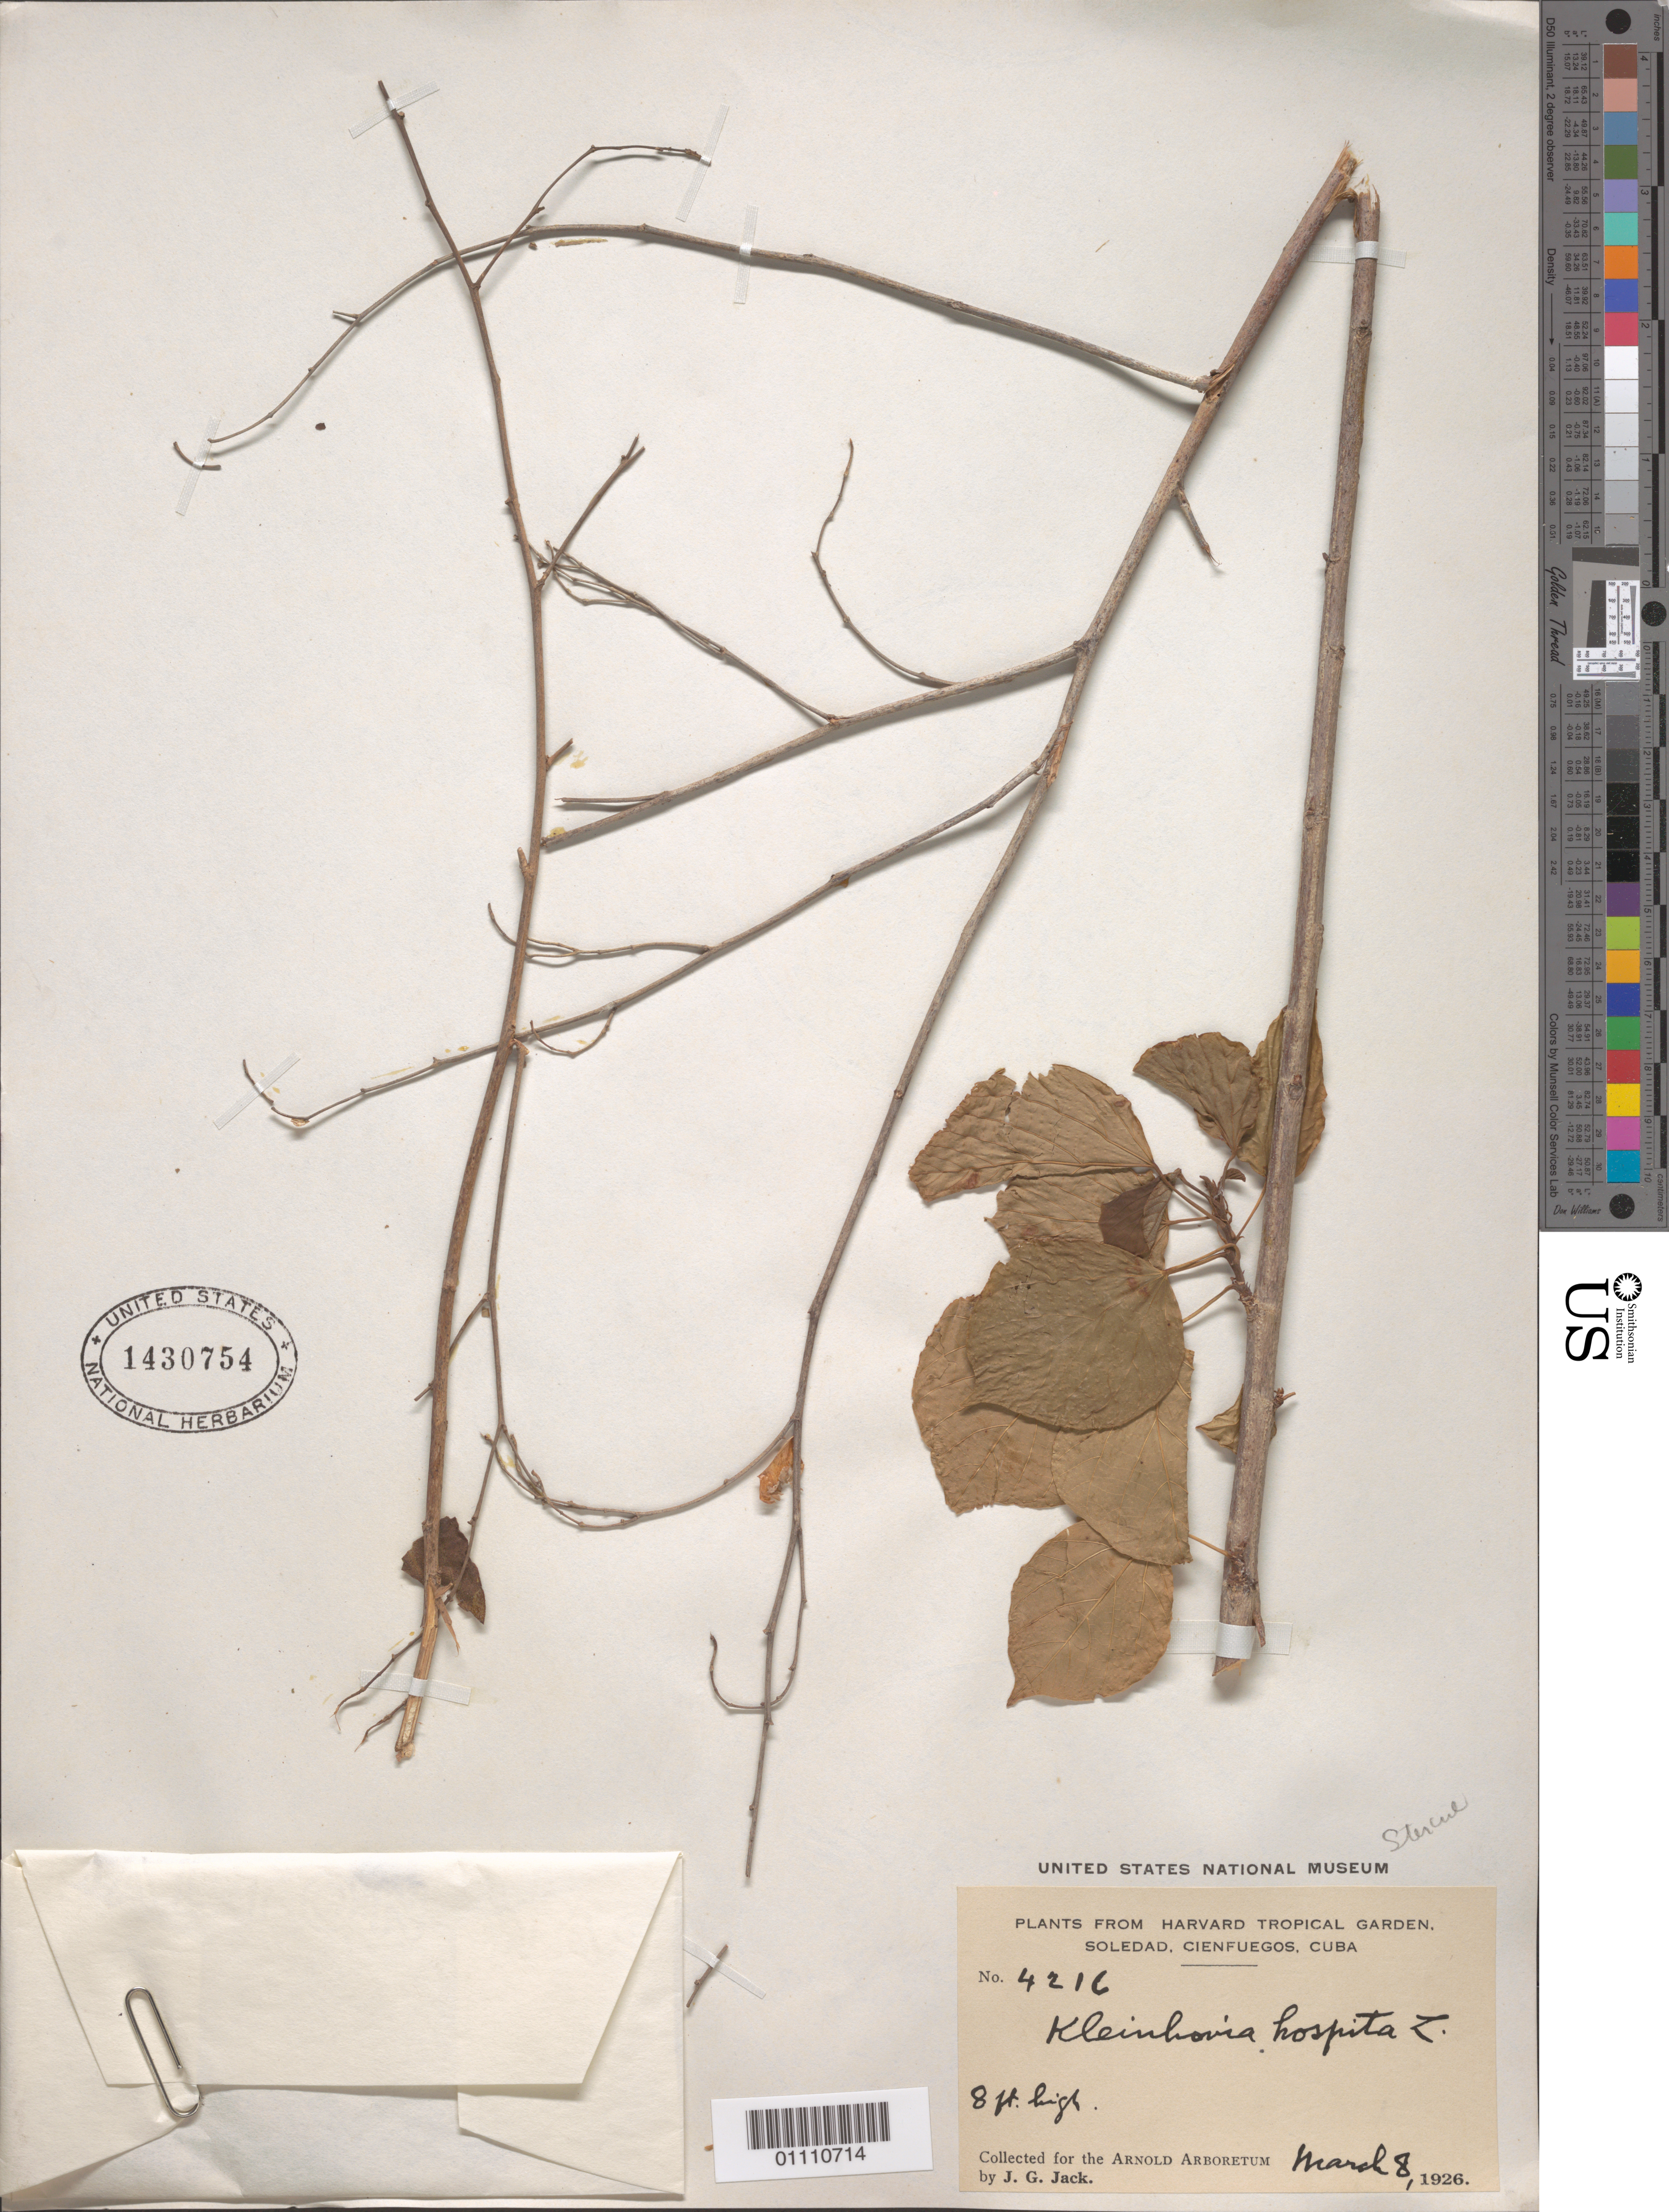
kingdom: Plantae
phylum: Tracheophyta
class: Magnoliopsida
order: Malvales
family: Malvaceae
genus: Kleinhovia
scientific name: Kleinhovia hospita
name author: L.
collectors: J. G. Jack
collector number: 4216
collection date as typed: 08 Mar 1926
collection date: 1926-03-08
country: Cuba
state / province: Cienfuegos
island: Cuba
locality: Plants from Harvard Tropical Garden, Soledad, Cienfuegos, Cuba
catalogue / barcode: US 1430754